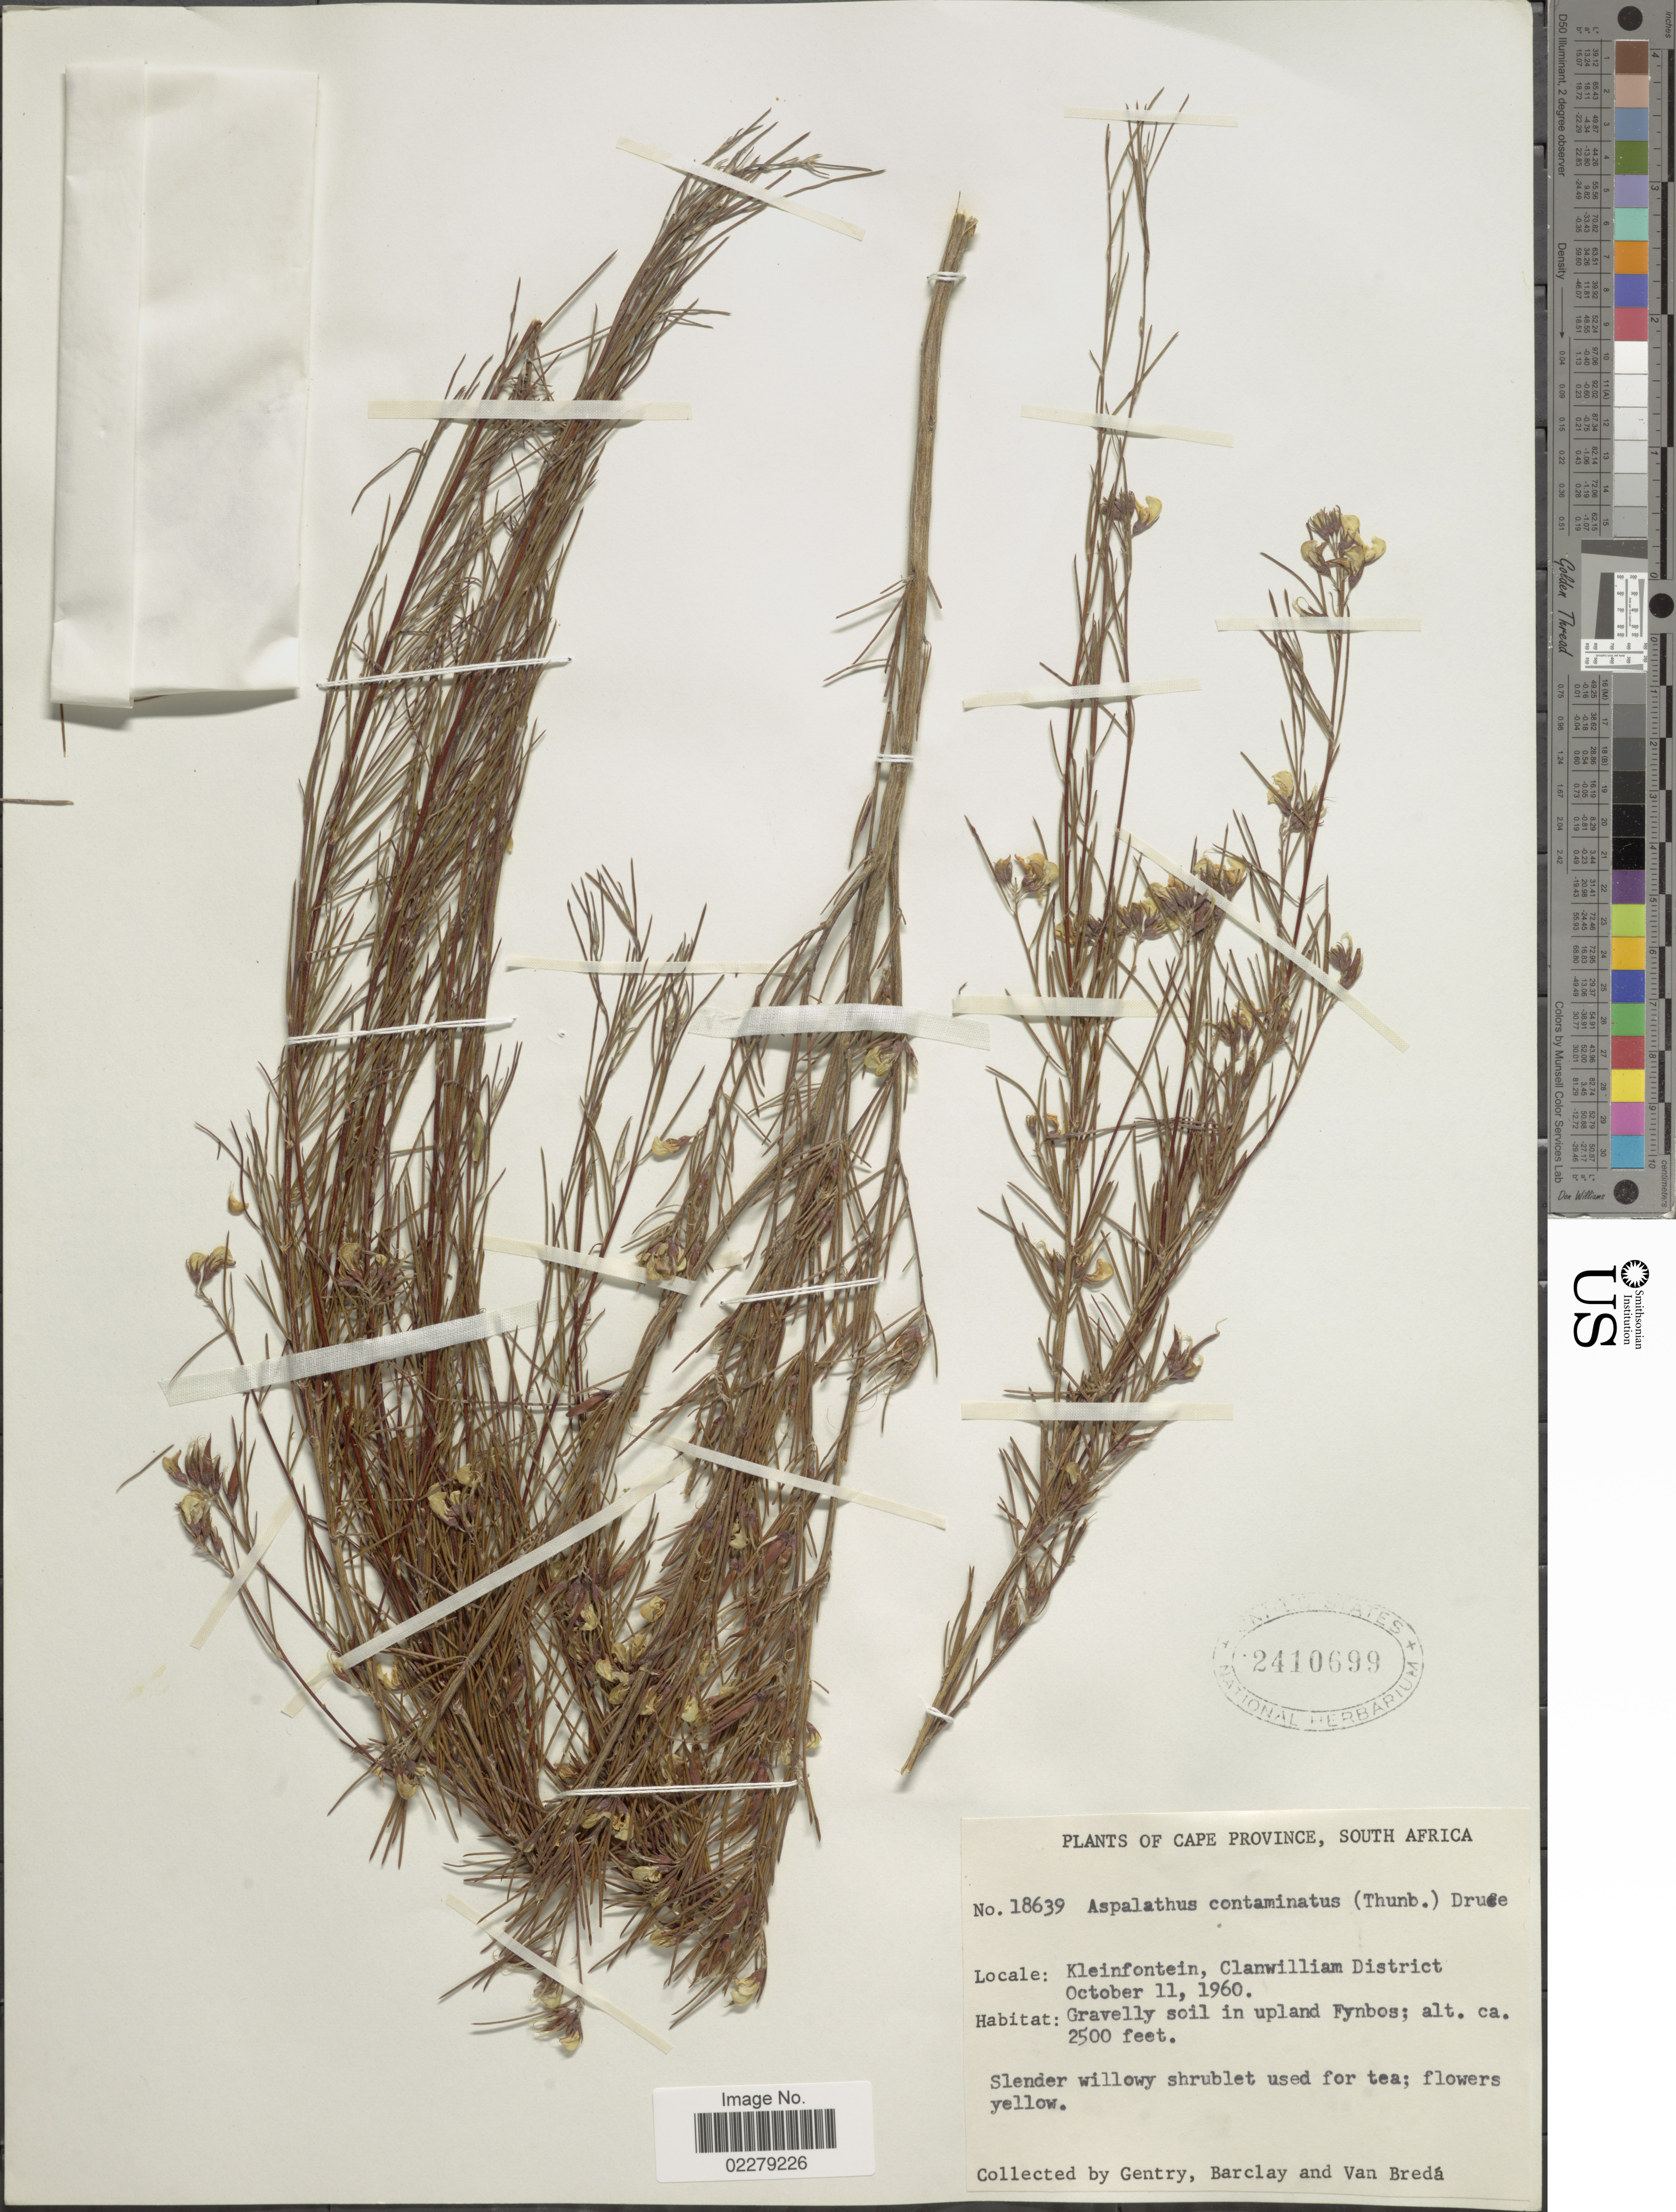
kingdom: Plantae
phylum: Tracheophyta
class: Magnoliopsida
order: Fabales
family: Fabaceae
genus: Aspalathus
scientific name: Aspalathus linearis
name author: (Burm. f.) R. Dahlgren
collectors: Gentry, --, -- Barclay & Van Bredá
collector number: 19639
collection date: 1960-10-11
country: South Africa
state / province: Western Cape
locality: Kleinfontein, Clanwilliam District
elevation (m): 762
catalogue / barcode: US 2410699